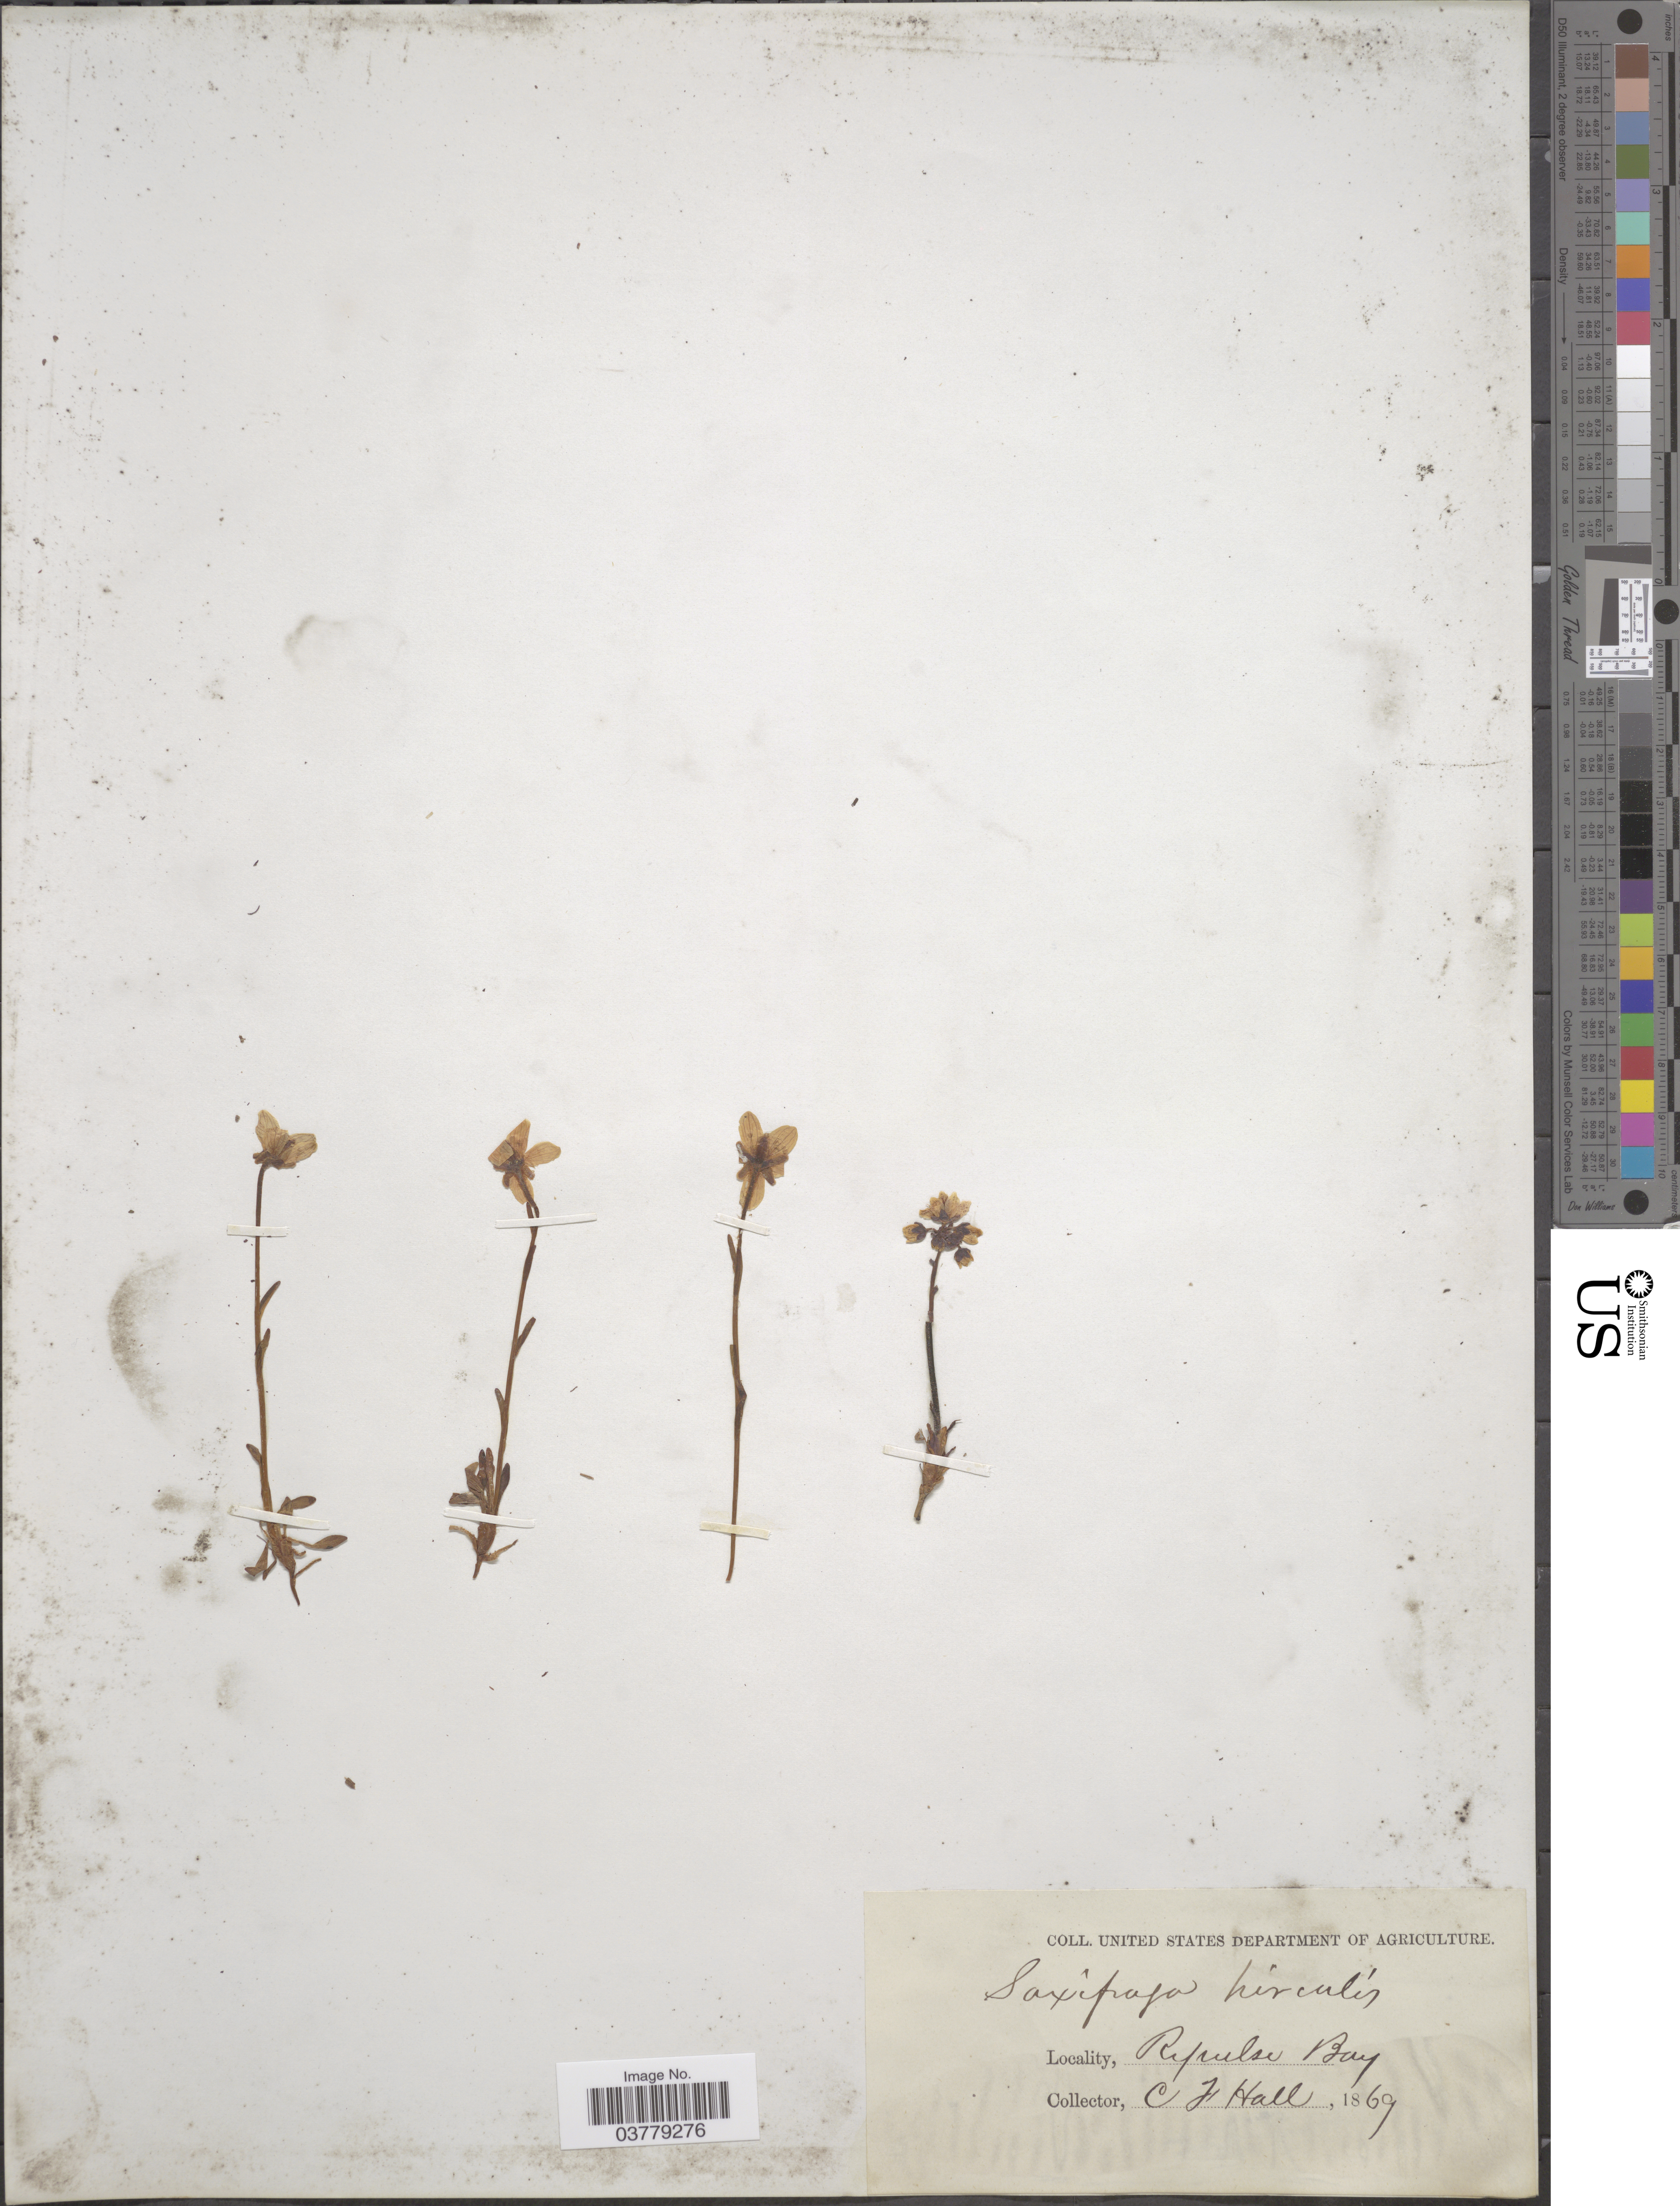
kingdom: Plantae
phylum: Tracheophyta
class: Magnoliopsida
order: Saxifragales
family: Saxifragaceae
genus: Saxifraga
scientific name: Saxifraga hirculus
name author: L.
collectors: C. J. J. van Hall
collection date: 1869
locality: Repulse Bay.